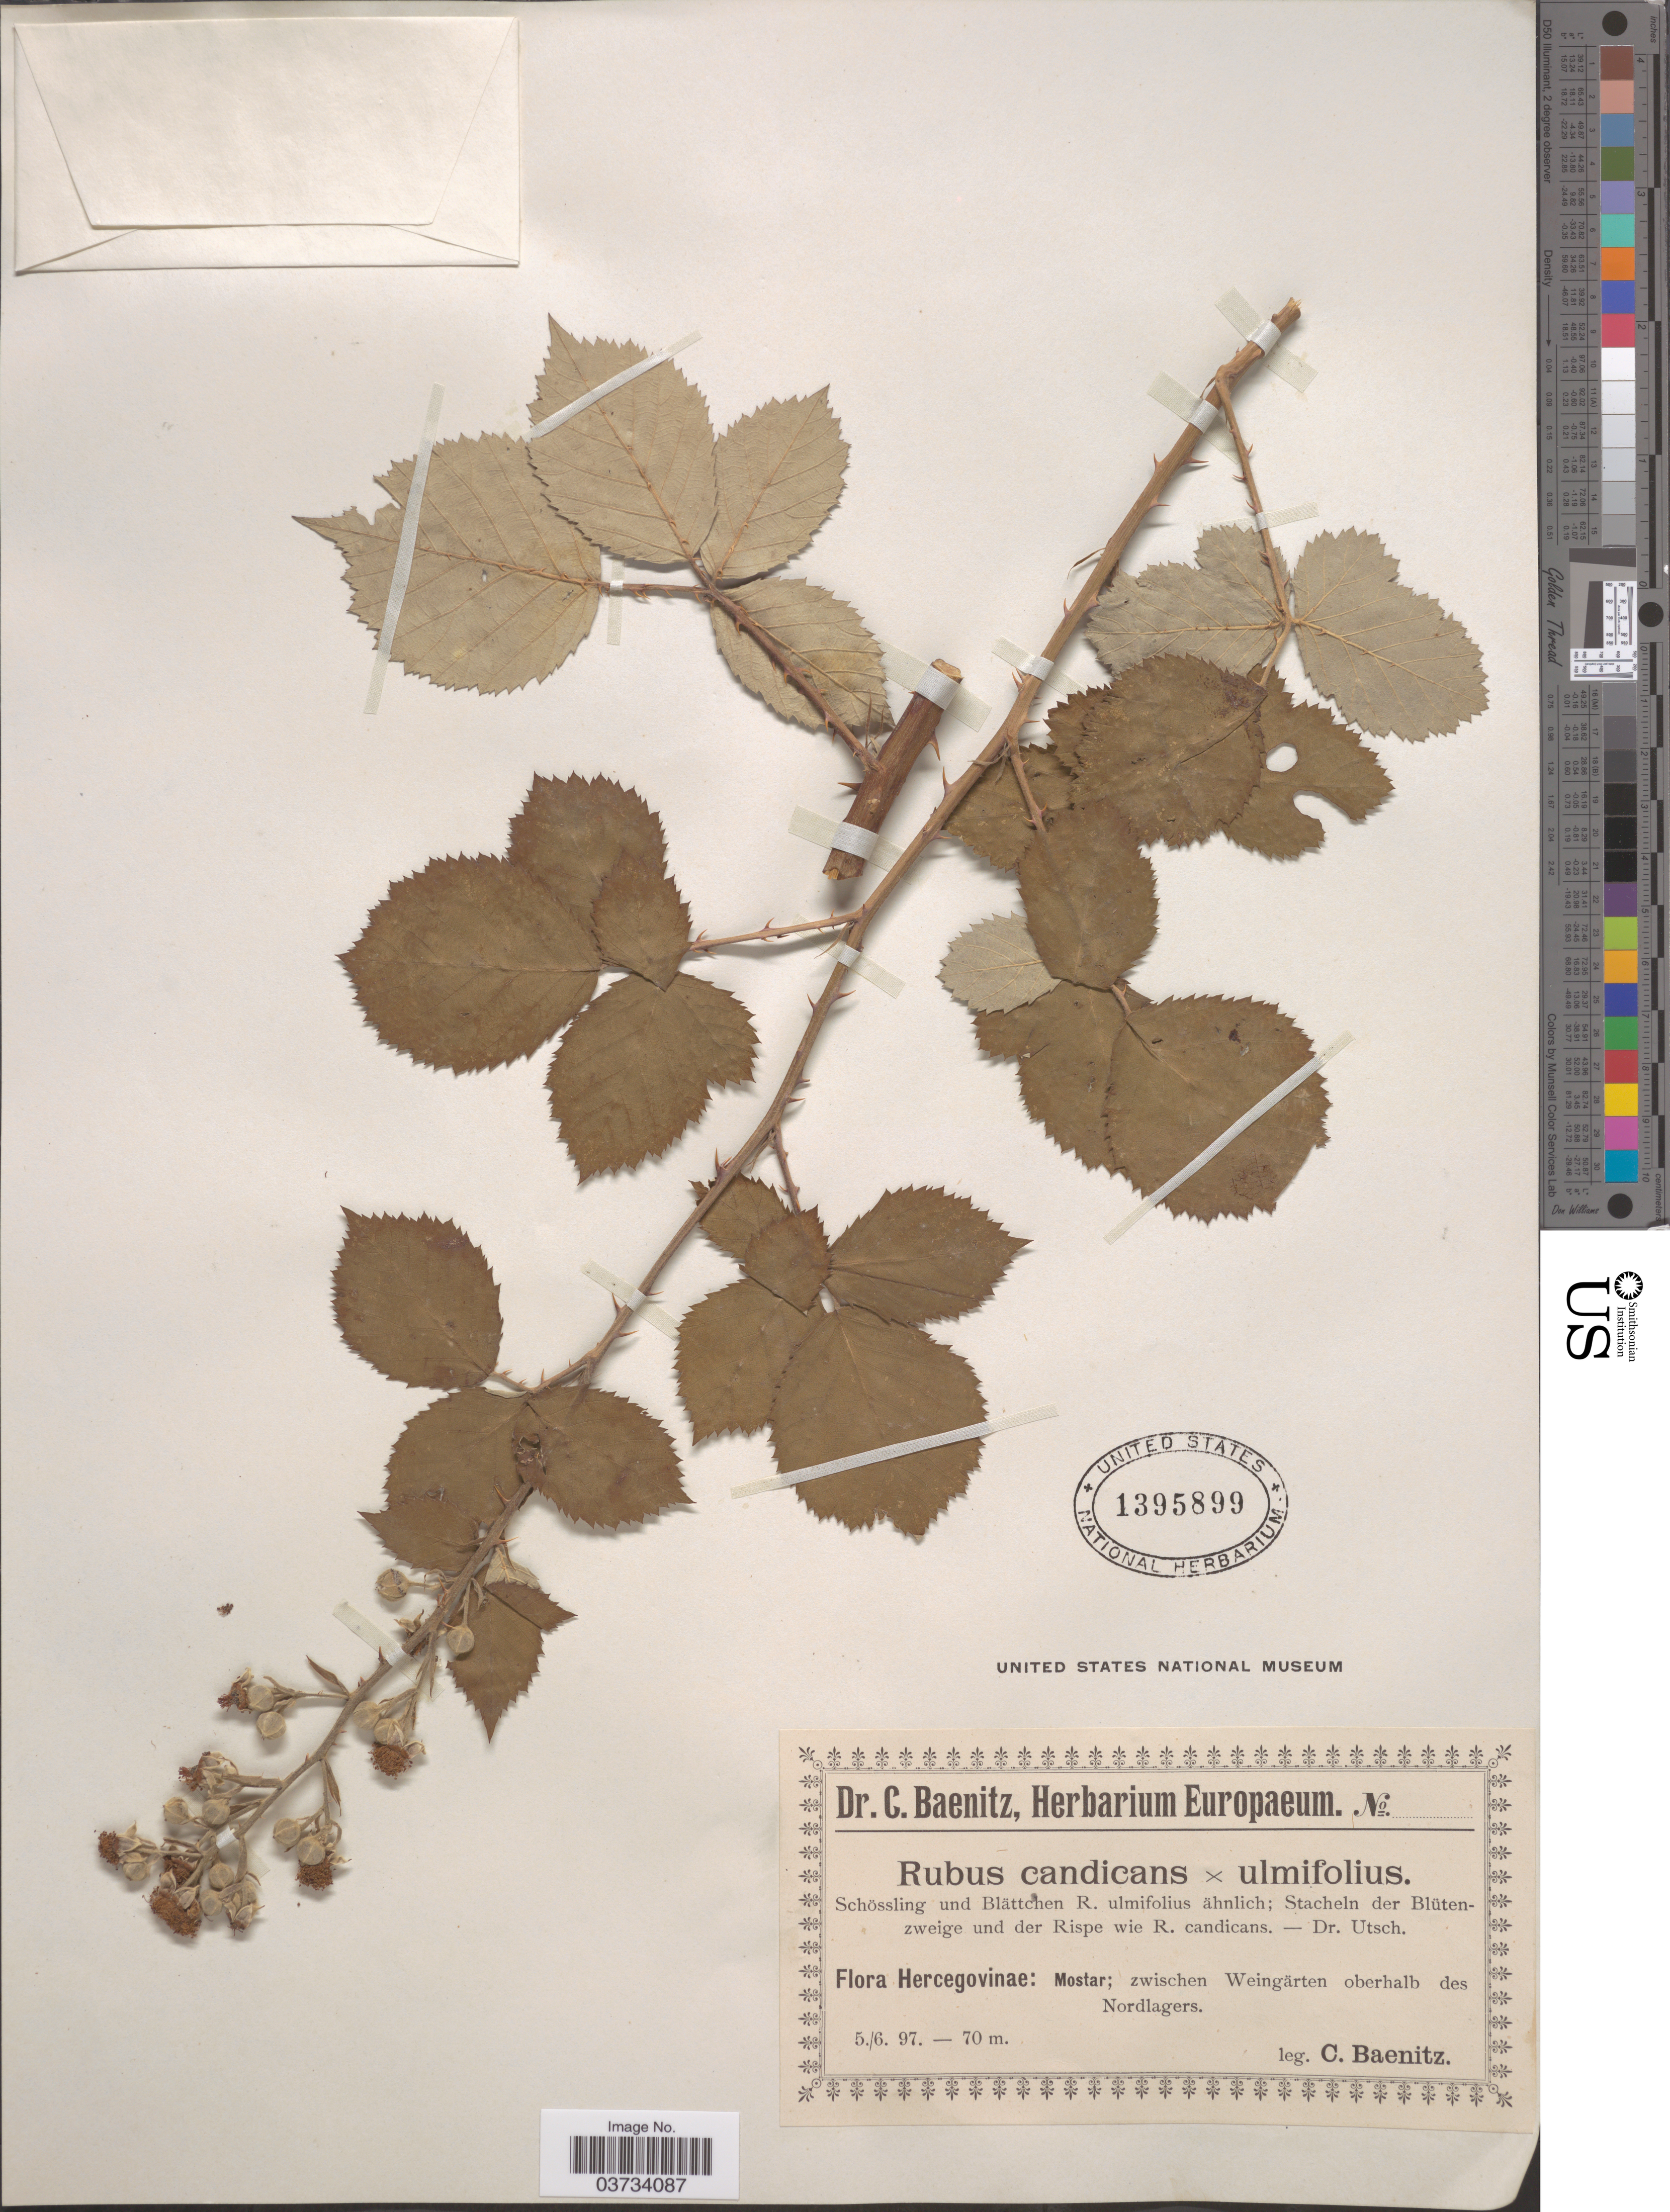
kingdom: Plantae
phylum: Tracheophyta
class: Magnoliopsida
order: Rosales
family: Rosaceae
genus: Rubus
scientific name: Rubus candicans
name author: Weihe ex Rchb.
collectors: C. G. Baenitz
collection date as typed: Transcribed d/m/y: 5/6/97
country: Bosnia and Herzegovina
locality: Hercegovinae: Mostar; zwischen Weingärten oberhalb des Nordlagers.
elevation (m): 70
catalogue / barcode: US 1395899